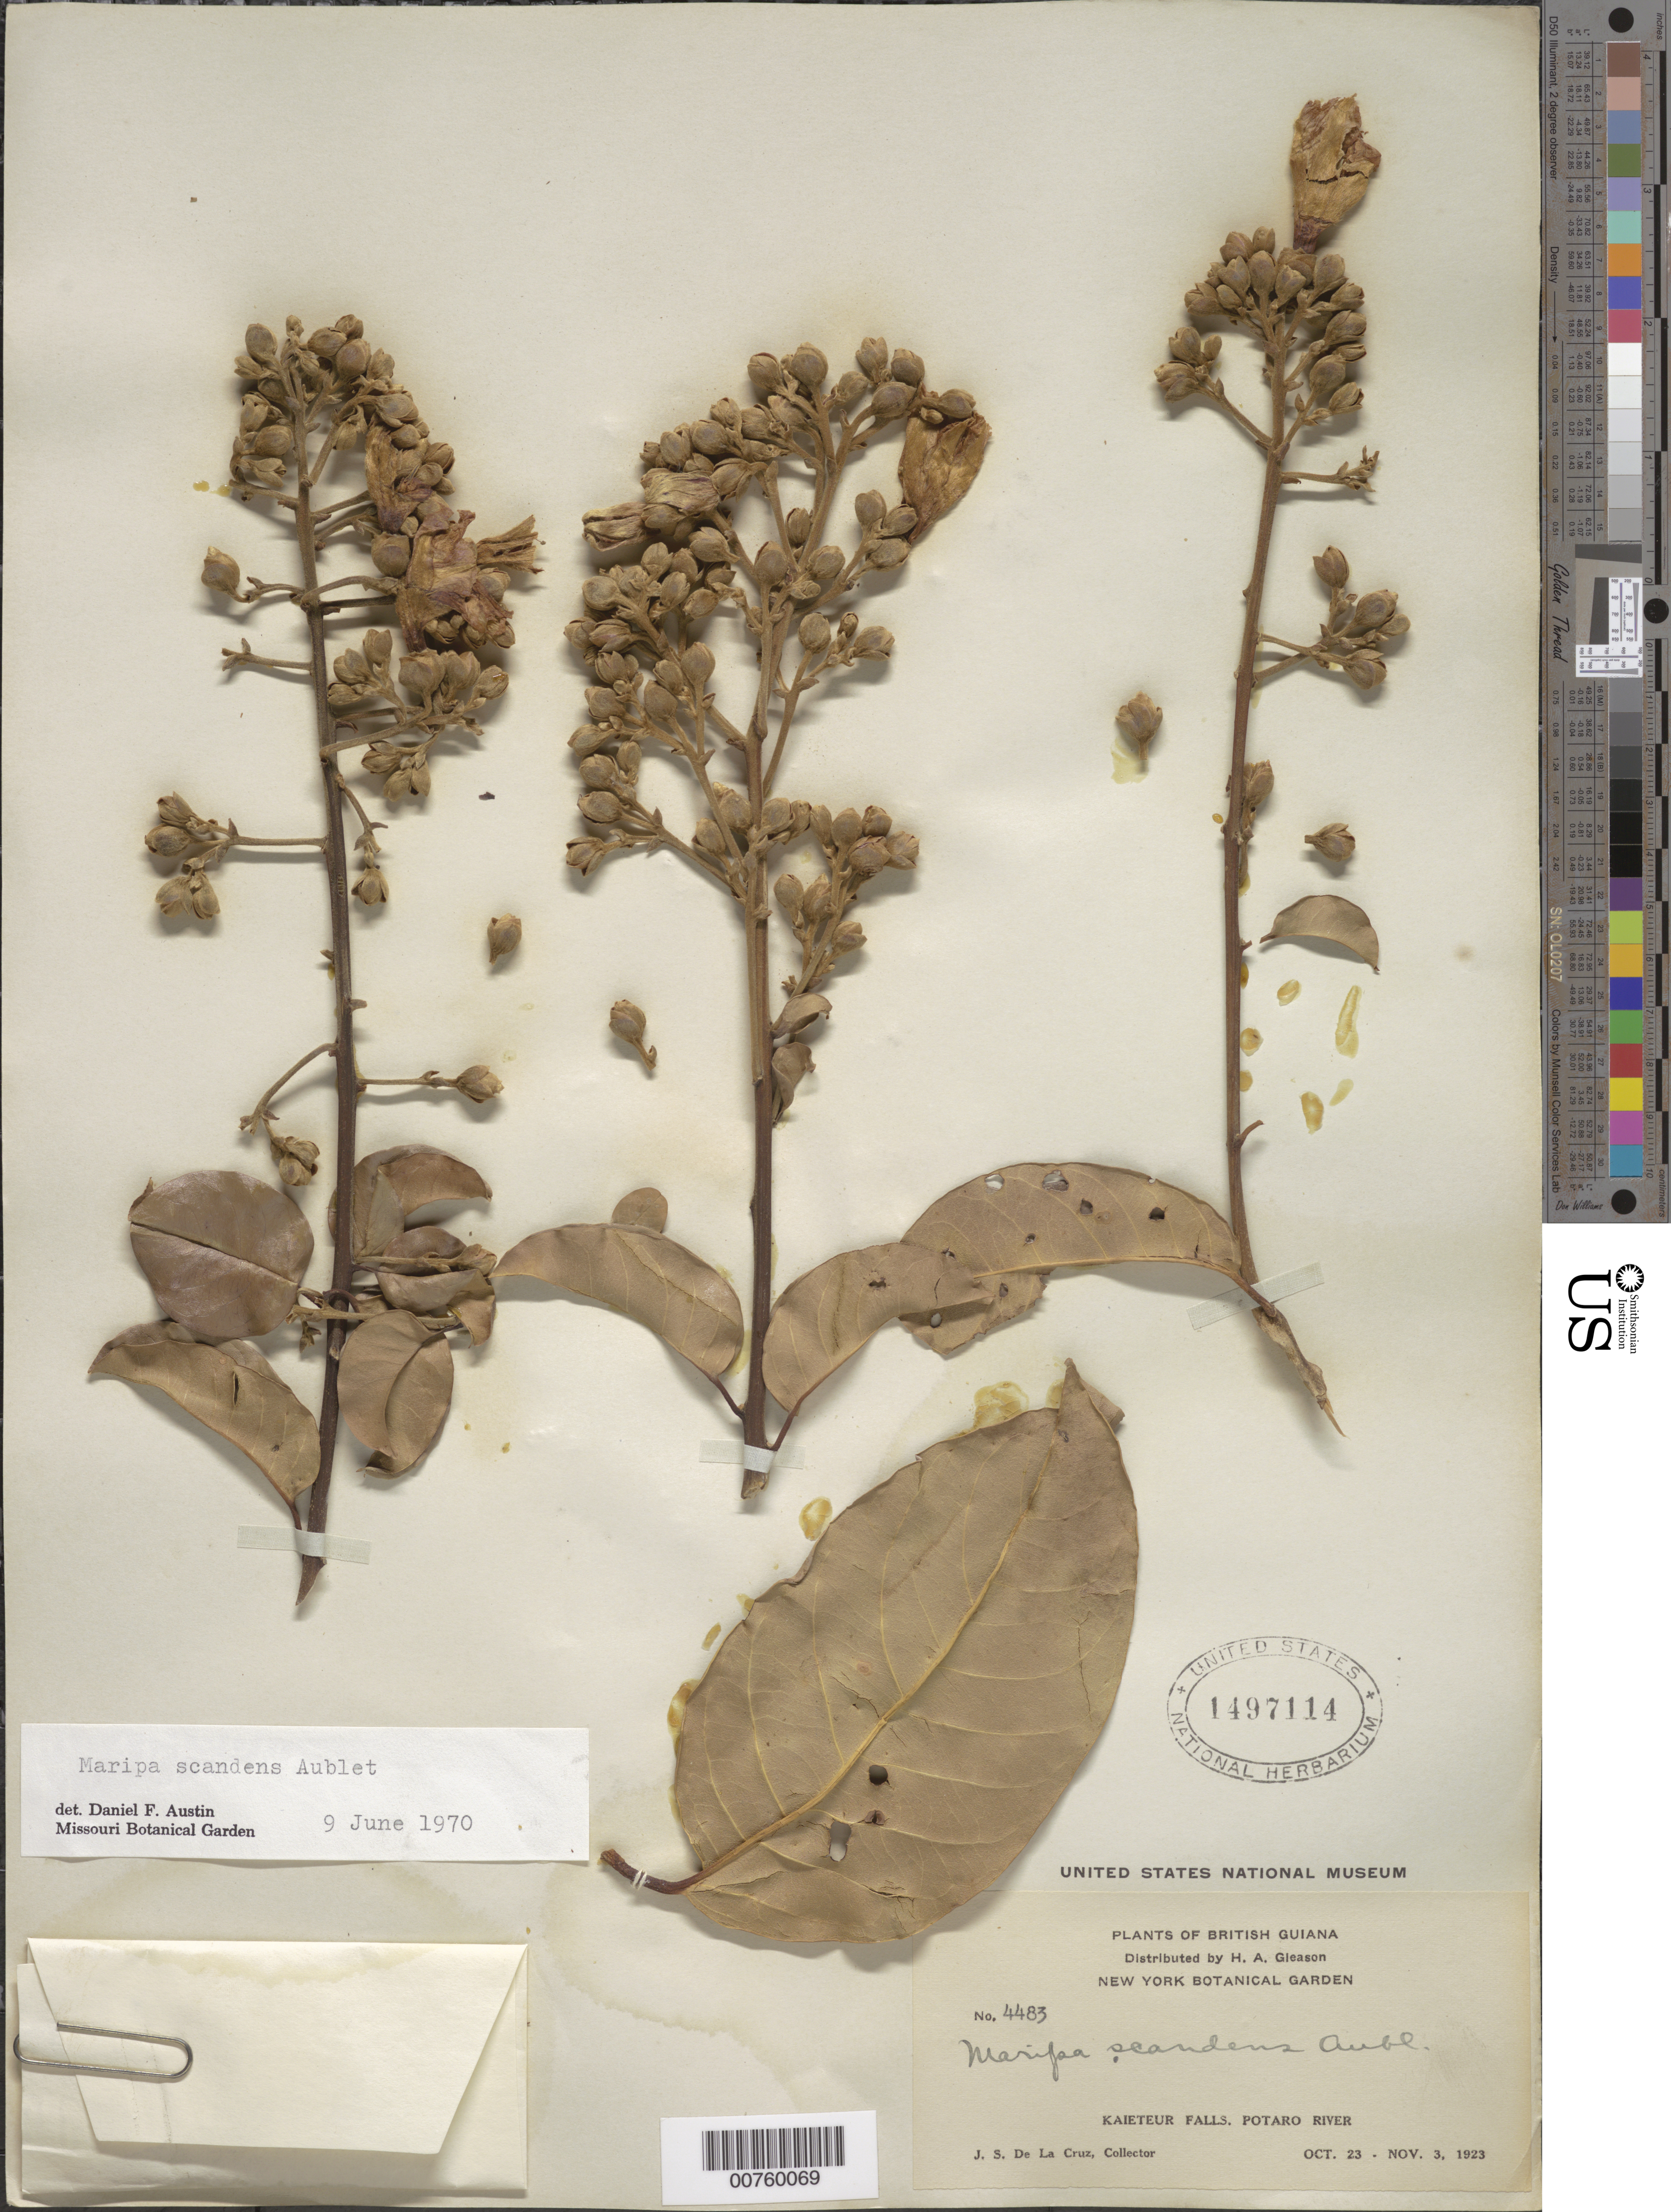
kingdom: Plantae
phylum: Tracheophyta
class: Magnoliopsida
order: Solanales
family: Convolvulaceae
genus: Maripa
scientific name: Maripa scandens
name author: Aubl.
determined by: Austin, D. F.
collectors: J. S. de la Cruz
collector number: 4483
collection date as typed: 23-Oct-23 to 3-Nov-23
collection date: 1923-10-23/1923-11-03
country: Guyana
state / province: Potaro-Siparuni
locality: Kaieteur Falls, Potaro R.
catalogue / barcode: US 1497114